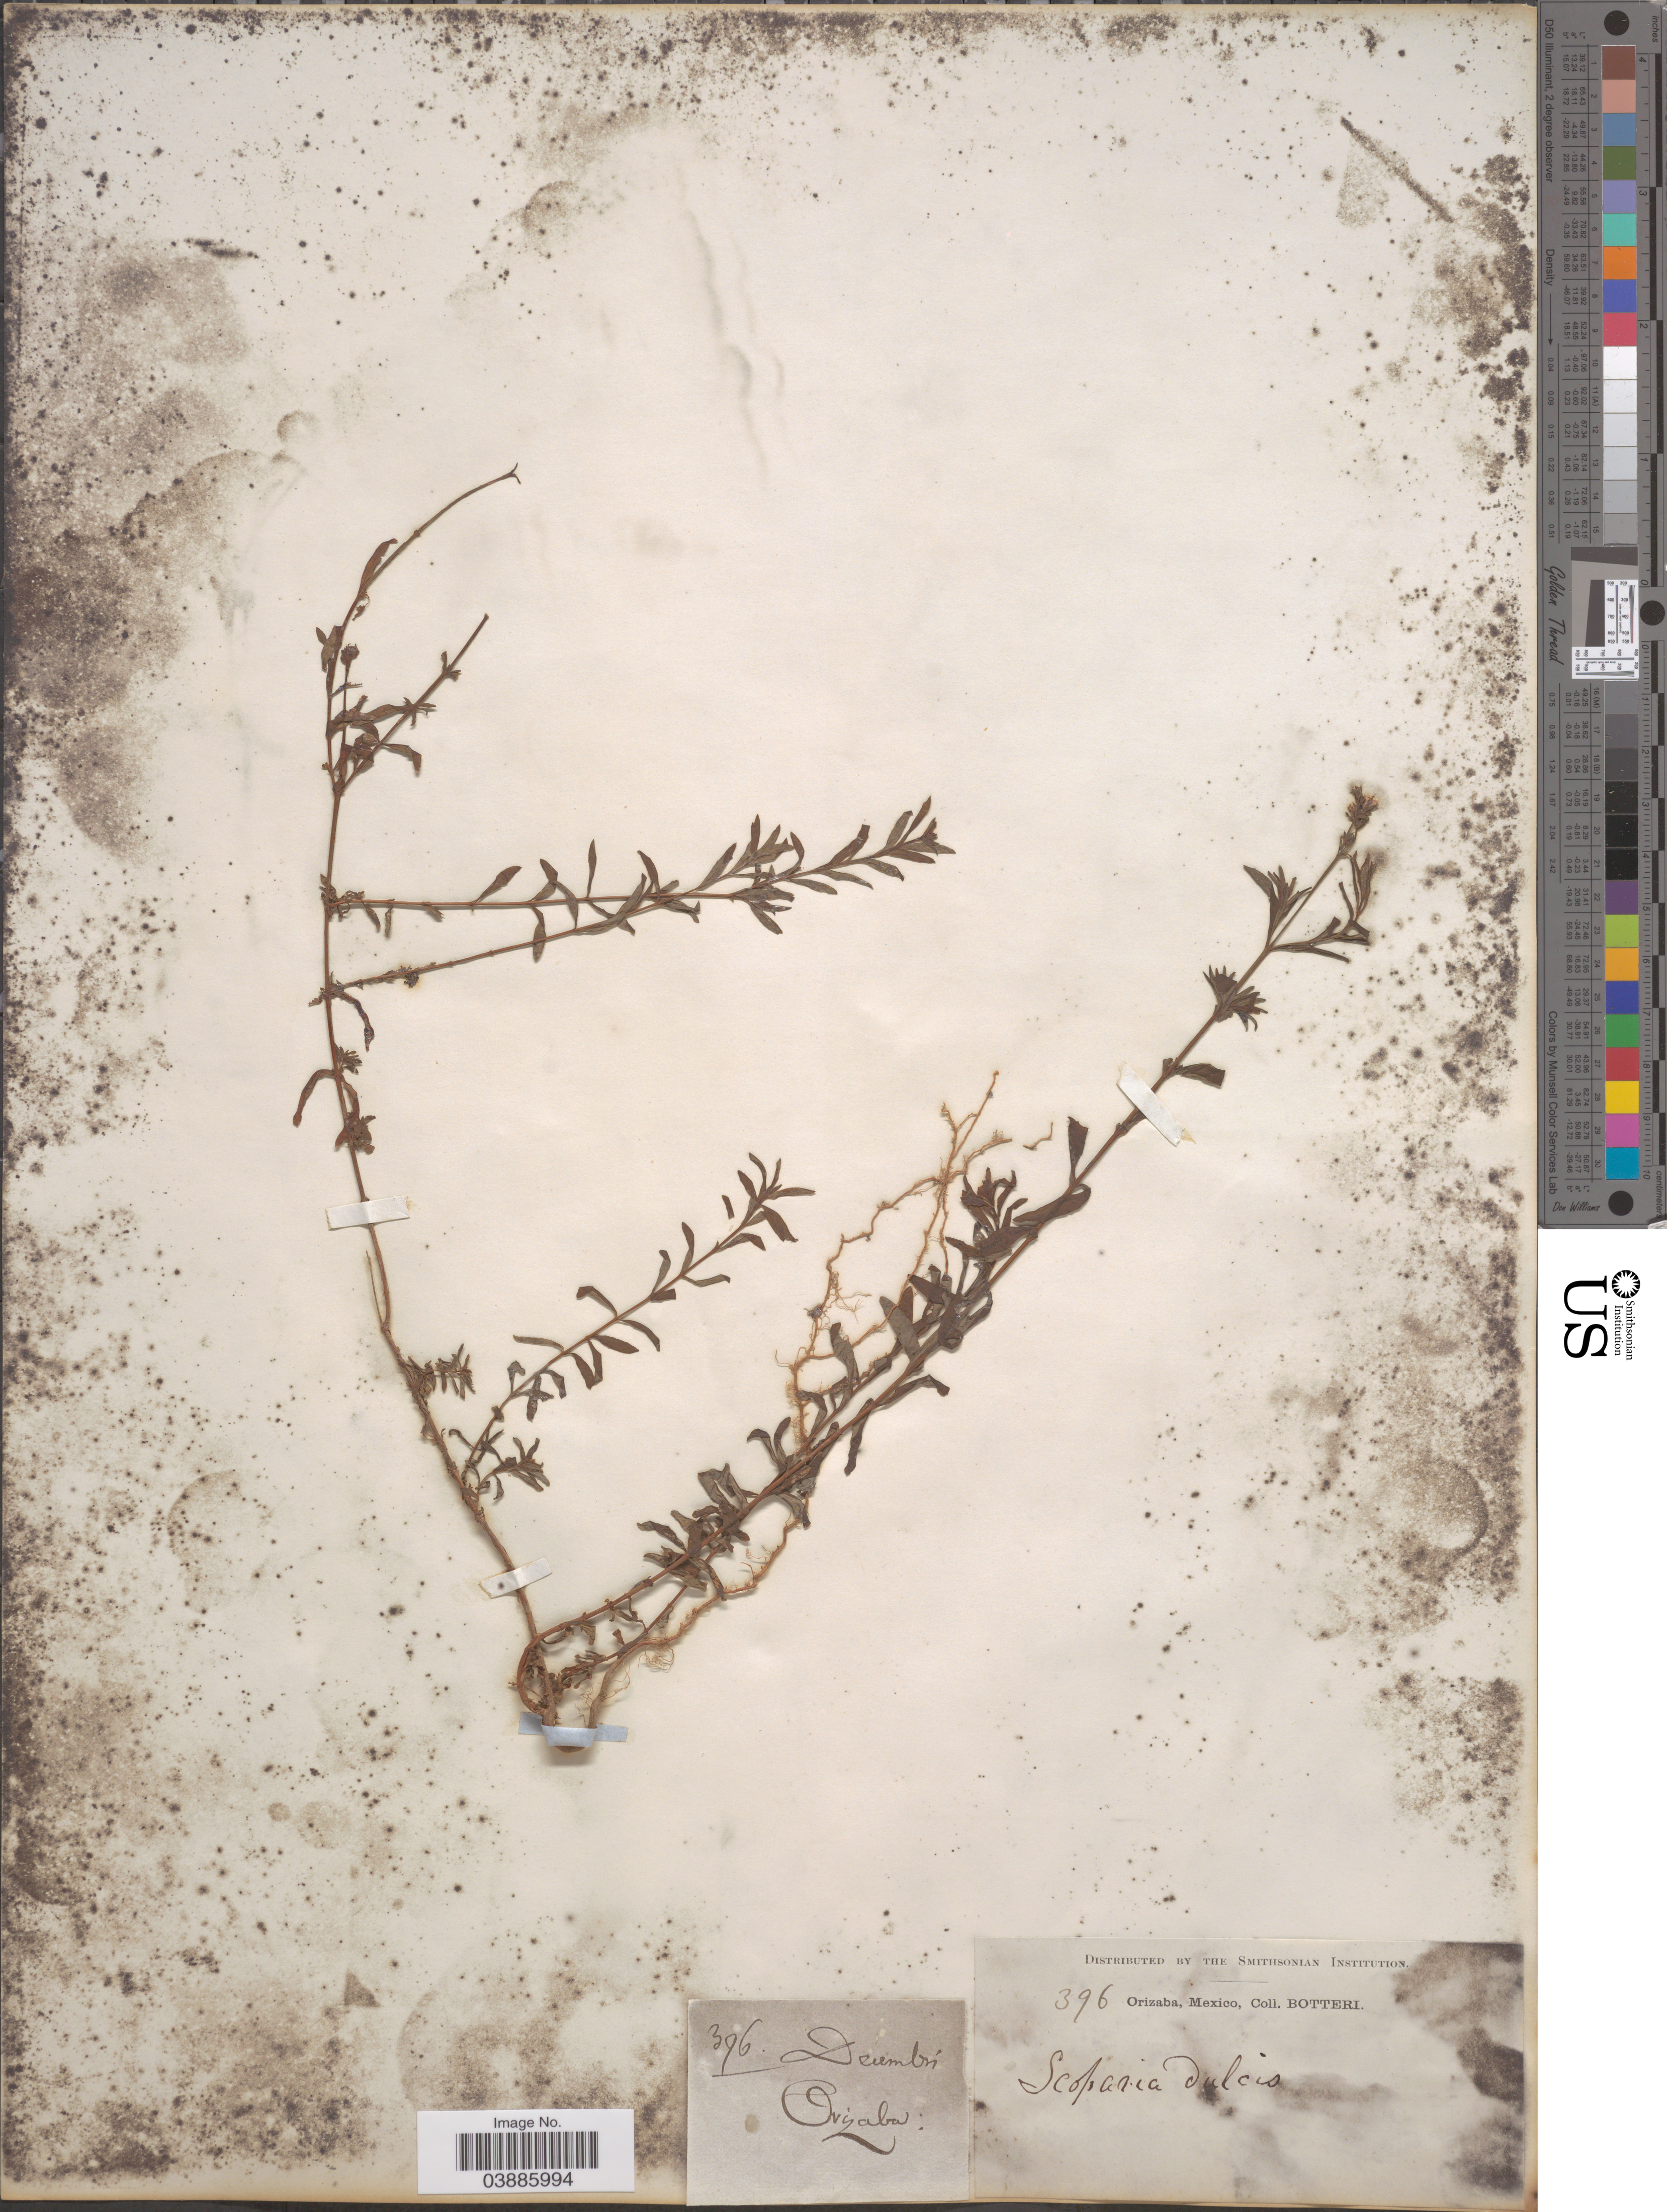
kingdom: Plantae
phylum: Tracheophyta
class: Magnoliopsida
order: Lamiales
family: Plantaginaceae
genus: Scoparia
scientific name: Scoparia dulcis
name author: L.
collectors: -. Botteri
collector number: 396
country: Mexico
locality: Orizaba.